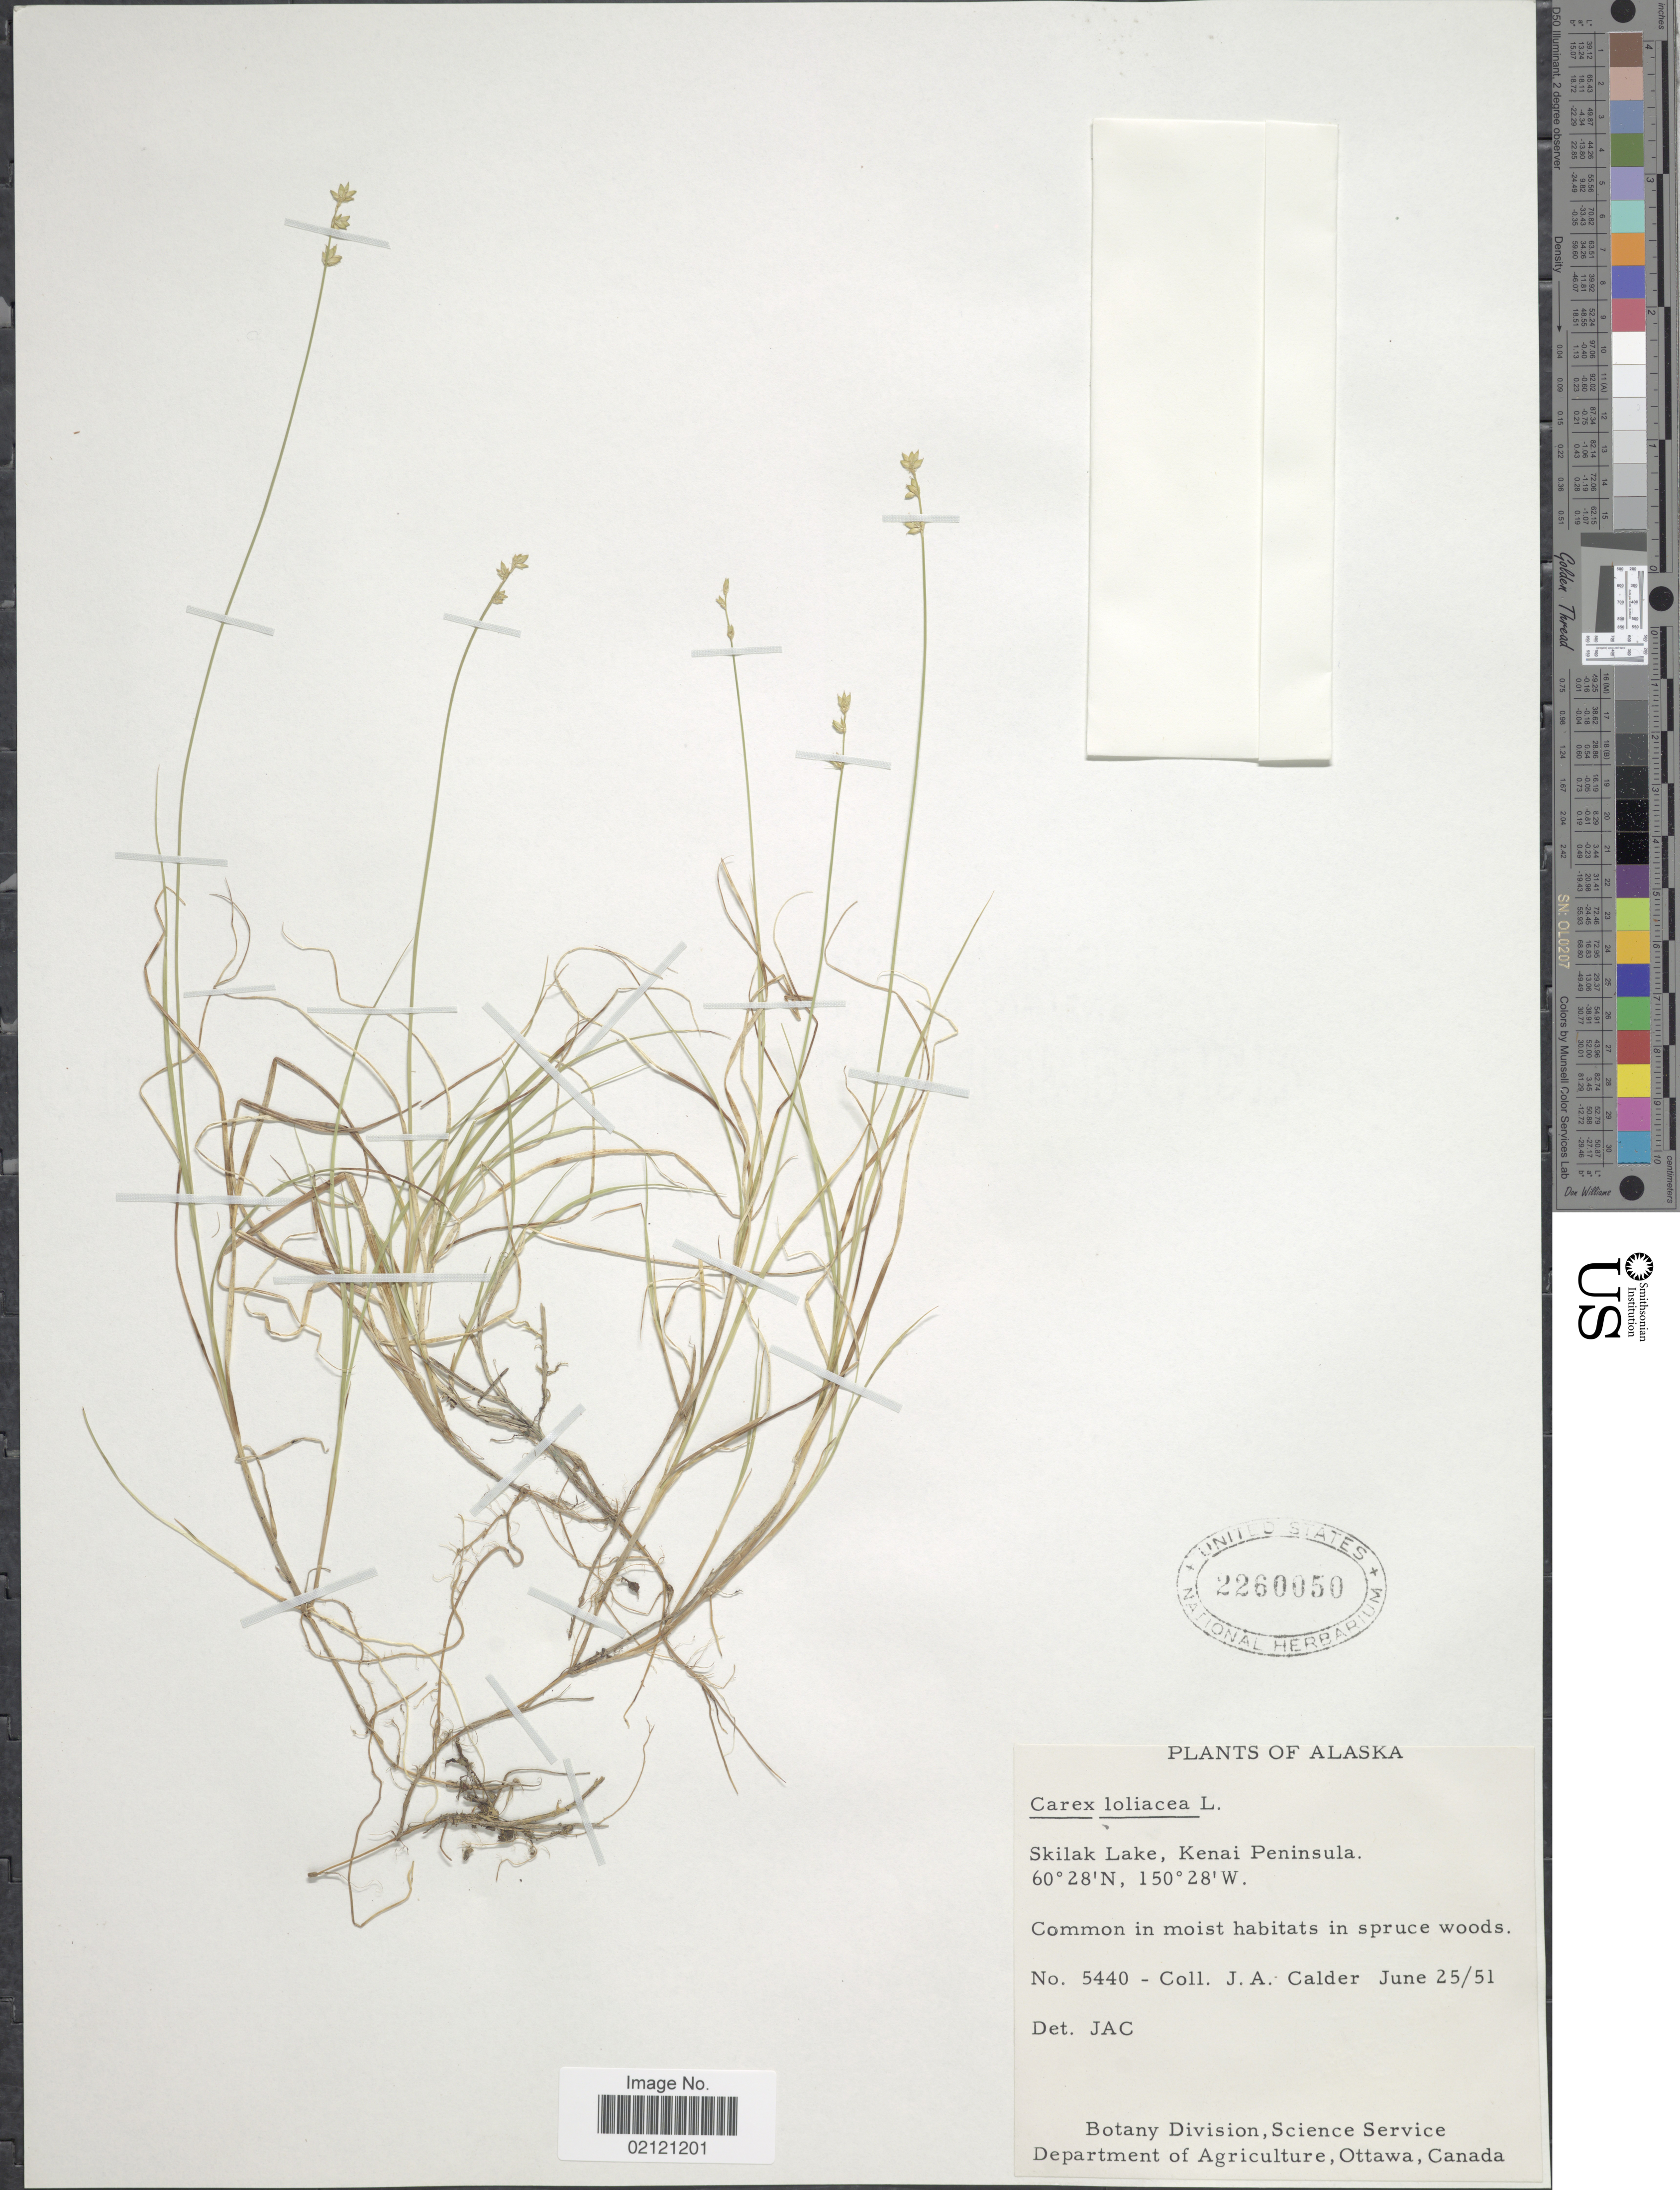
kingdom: Plantae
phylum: Tracheophyta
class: Liliopsida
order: Poales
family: Cyperaceae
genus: Carex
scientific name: Carex loliacea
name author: L.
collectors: J. A. Calder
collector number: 5440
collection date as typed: Transcribed d/m/y: 25/6/51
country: United States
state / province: Alaska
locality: Skilak Lake, Kenai Peninsula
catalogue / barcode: US 2260050